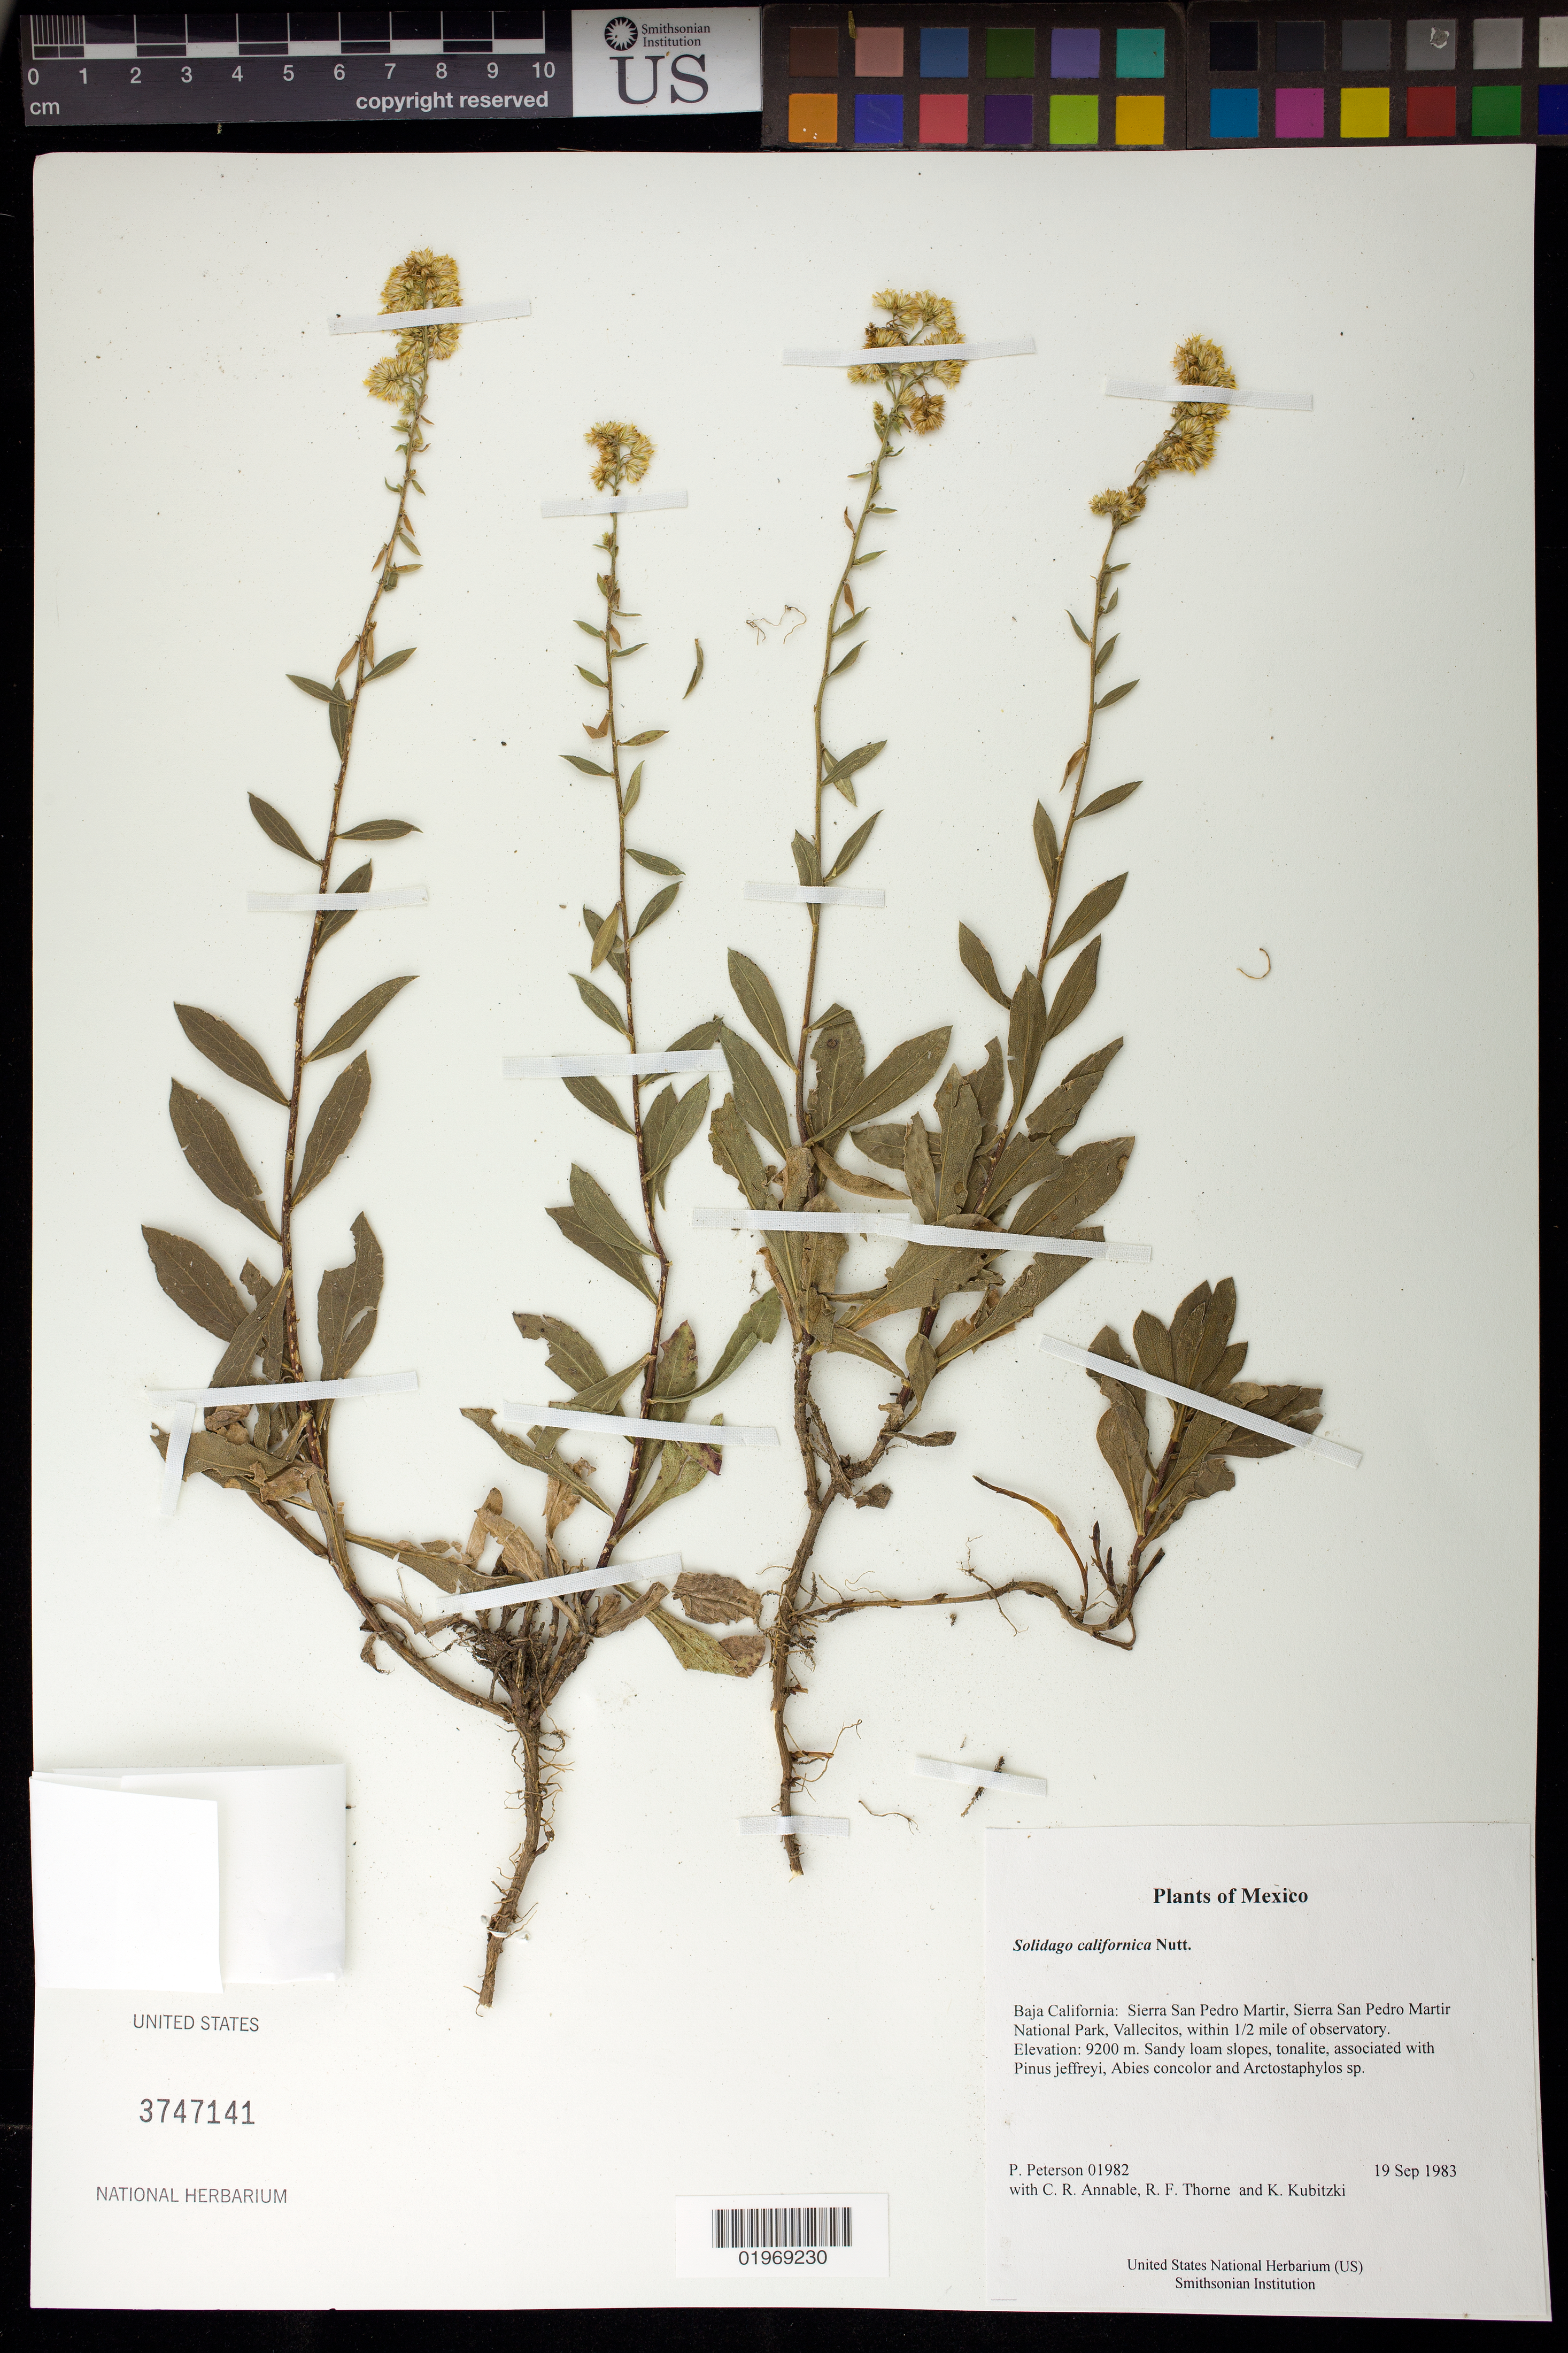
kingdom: Plantae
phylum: Tracheophyta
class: Magnoliopsida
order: Asterales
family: Asteraceae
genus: Solidago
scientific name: Solidago californica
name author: Nutt.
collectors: P. M. Peterson, C. R. Annable, R. F. Thorne & K. Kubitzki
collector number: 01982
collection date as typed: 19 Sep 1983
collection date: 1983-09-19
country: Mexico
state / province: Baja California Norte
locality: Sierra San Pedro Martir, Sierra San Pedro Martir National Park, Vallecitos, within 1/2 mile of observatory.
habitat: Sandy loam slopes, tonalite, associated with Pinus jeffreyi, Abies concolor and Arctostaphylos sp.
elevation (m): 9200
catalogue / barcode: US 3747141